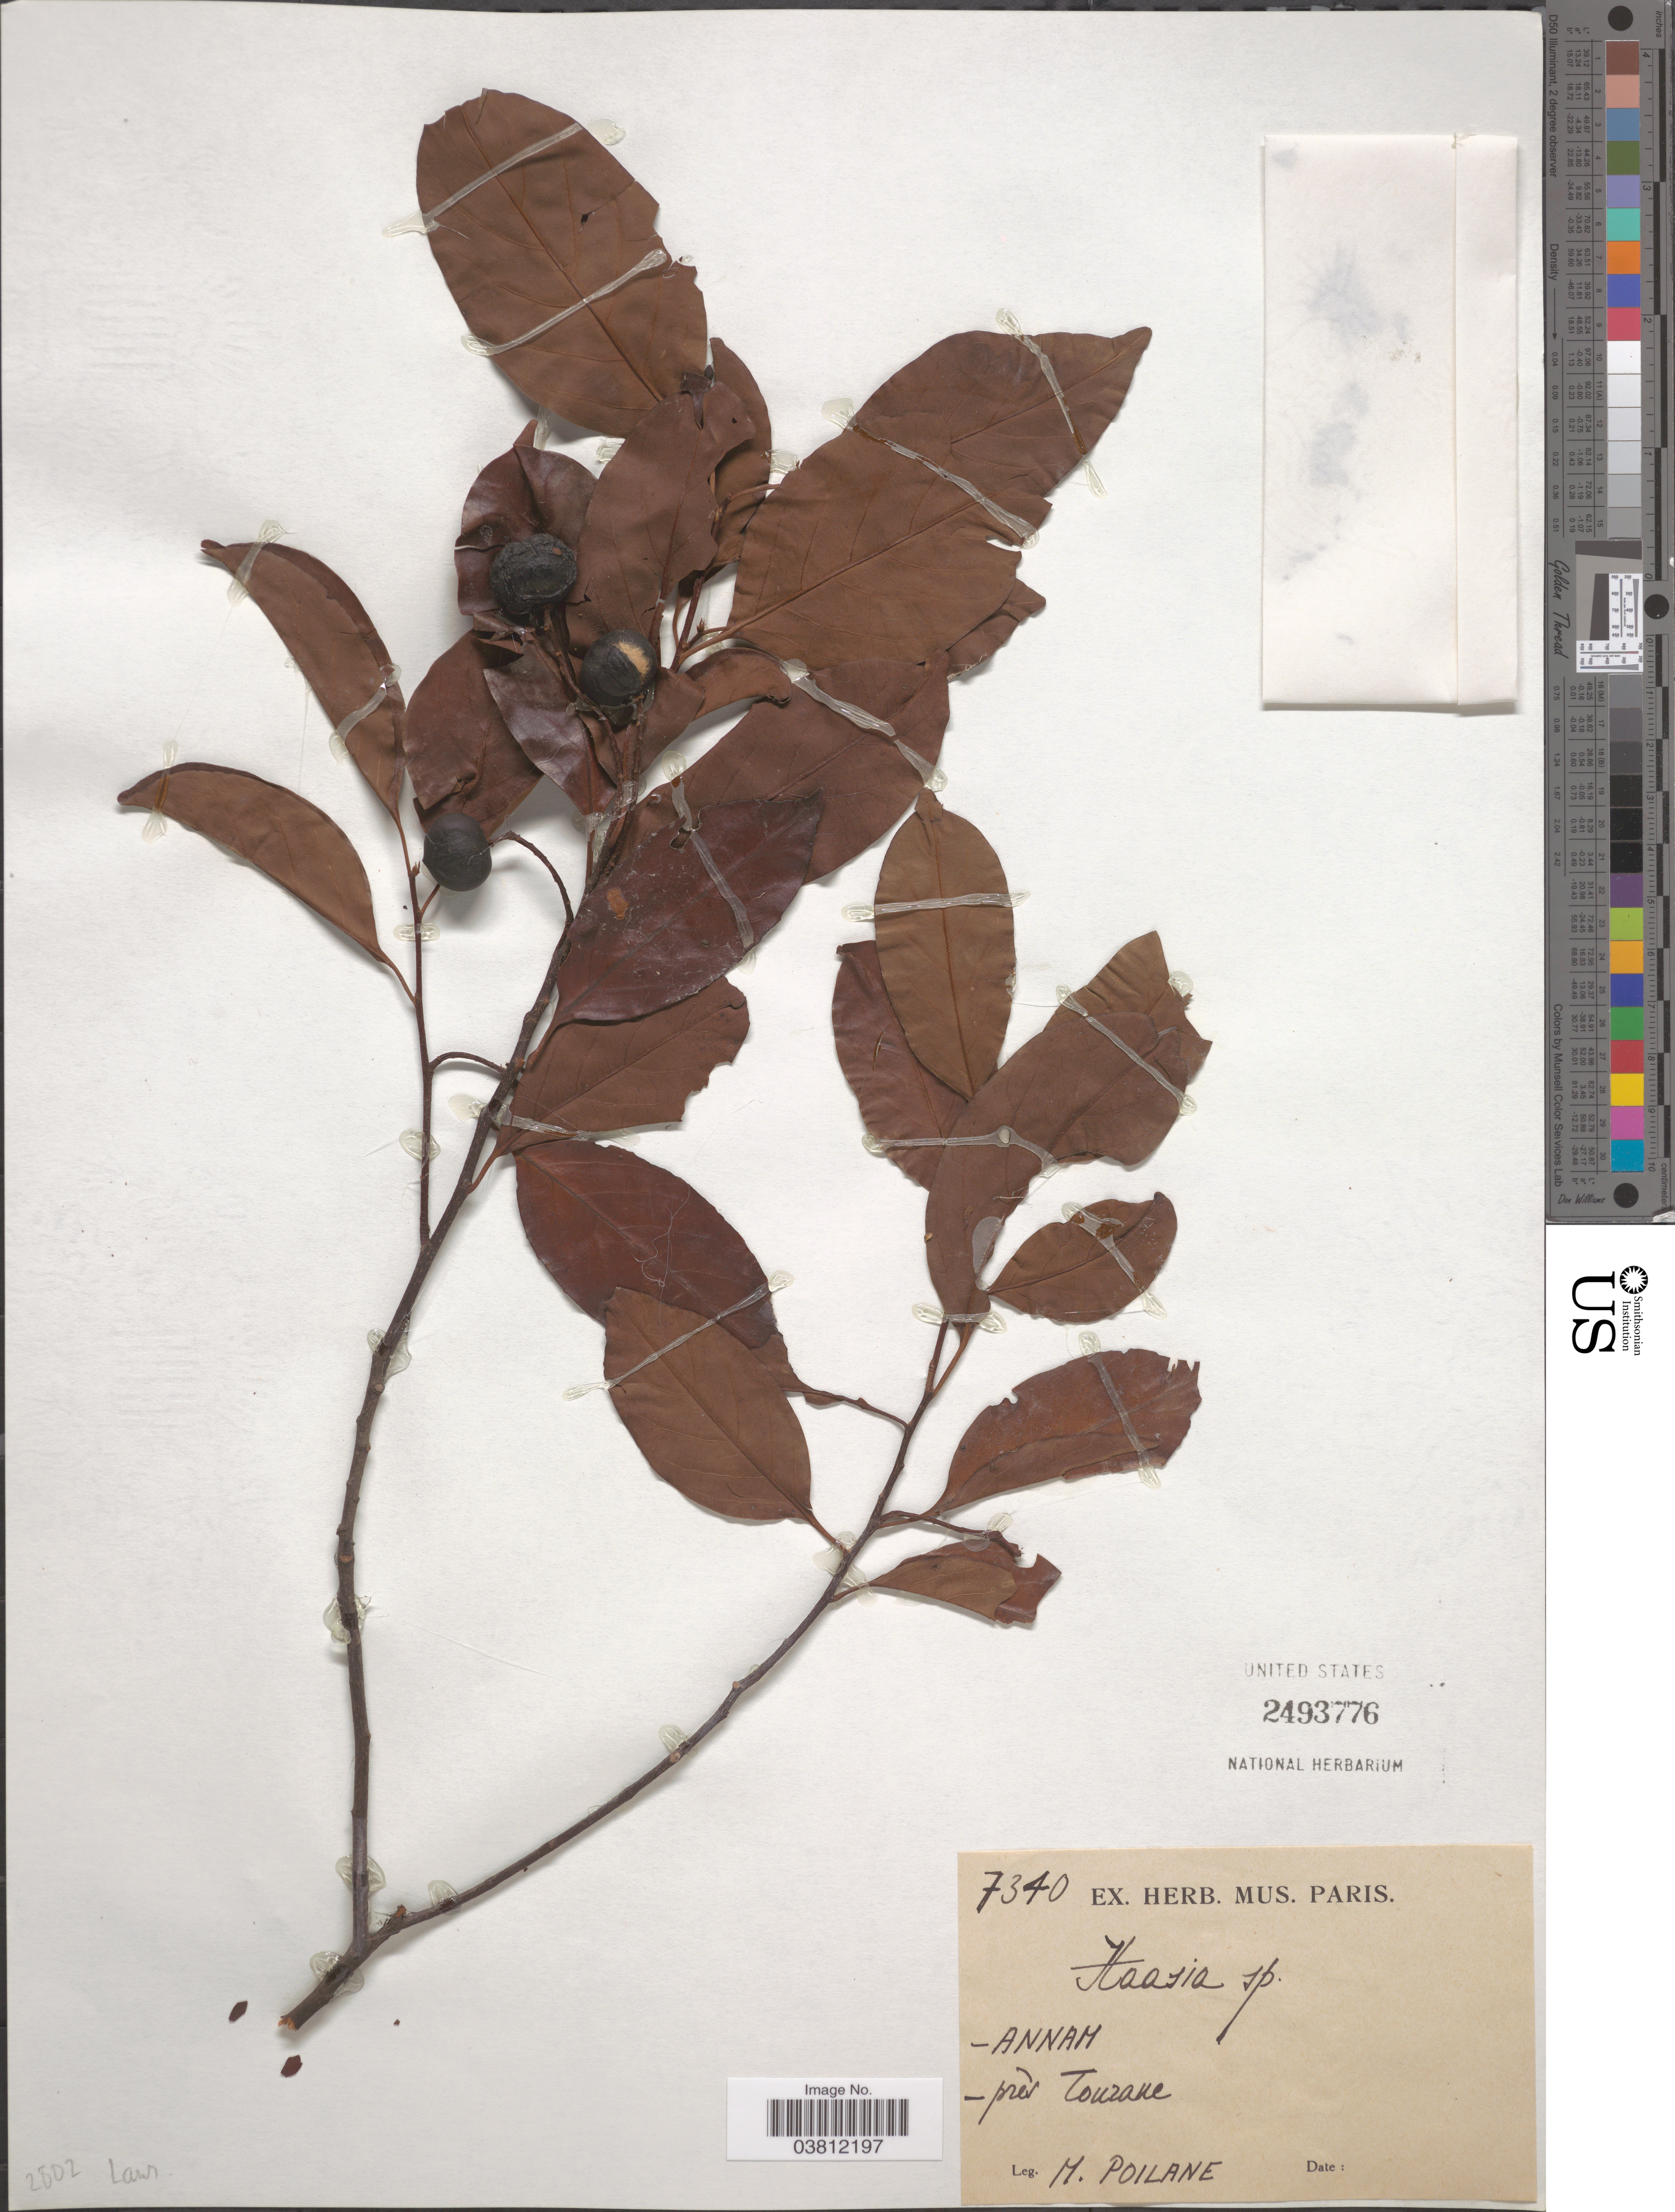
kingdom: Plantae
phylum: Tracheophyta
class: Magnoliopsida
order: Laurales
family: Lauraceae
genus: Dehaasia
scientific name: Dehaasia sp.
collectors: M. Poilane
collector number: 7340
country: Vietnam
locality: Annam. Près Tourane.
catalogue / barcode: US 2493776